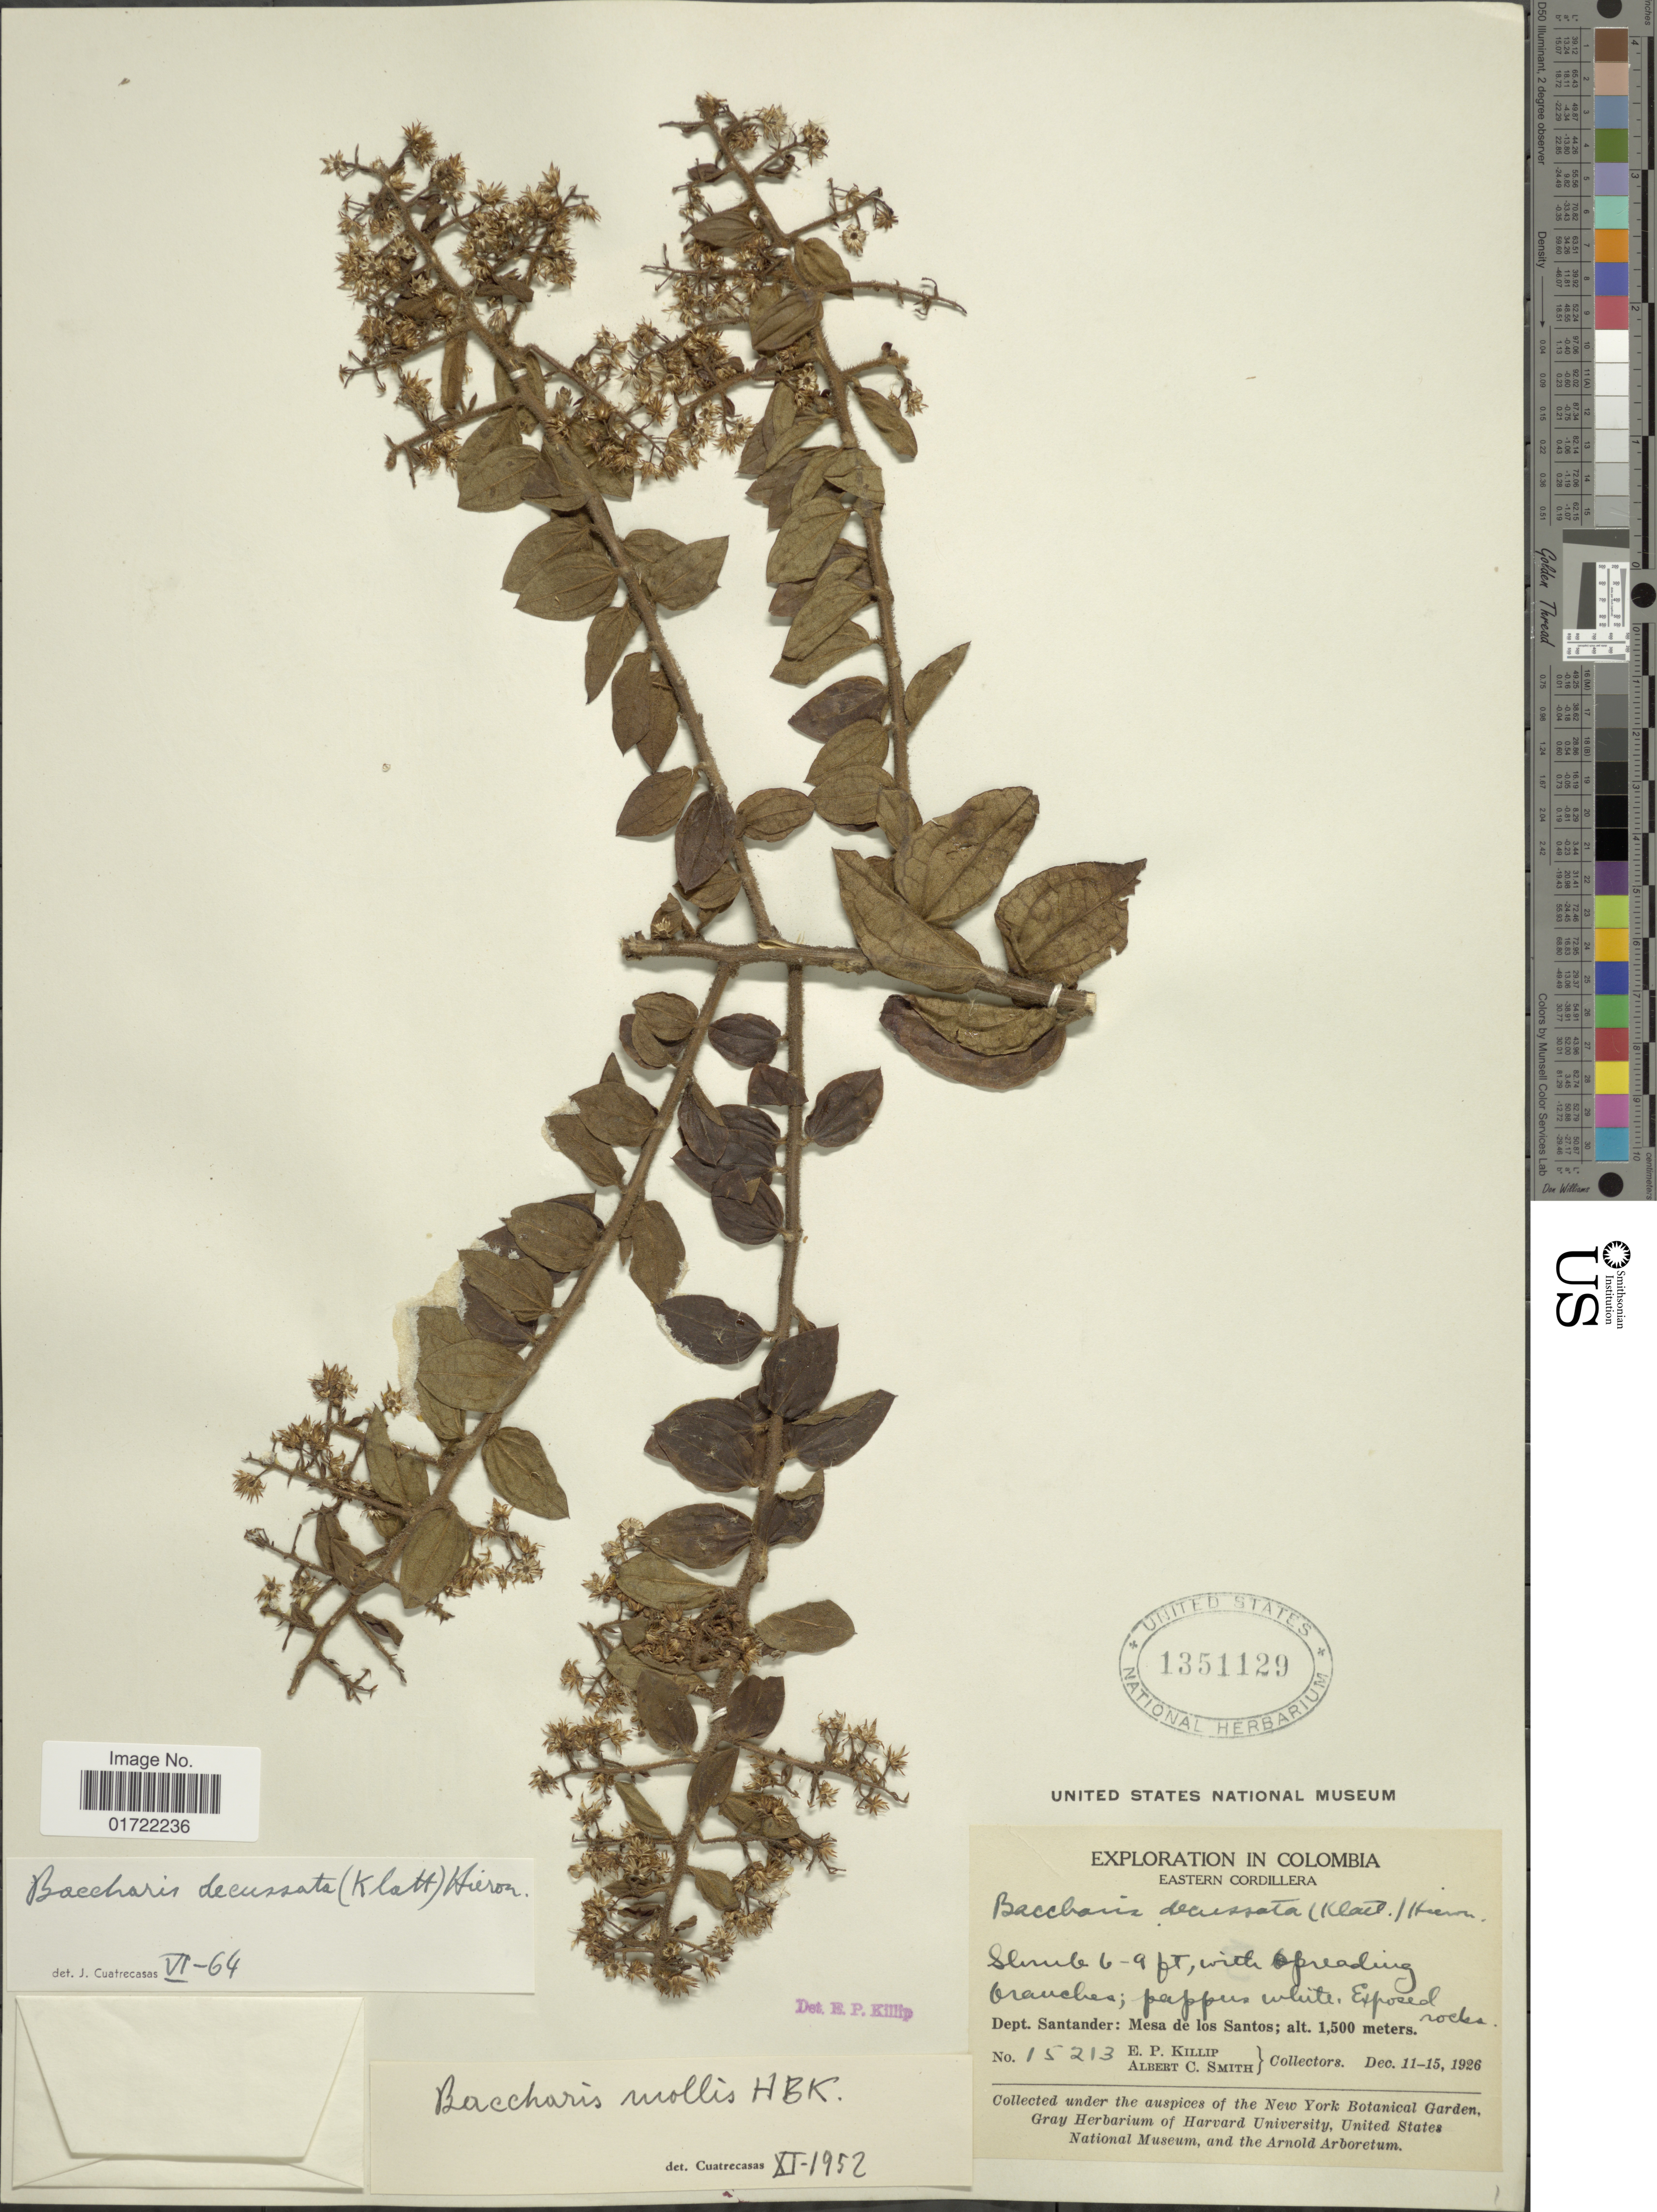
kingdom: Plantae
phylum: Tracheophyta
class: Magnoliopsida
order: Asterales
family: Asteraceae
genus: Baccharis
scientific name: Baccharis decussata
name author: (Klatt) Hieron.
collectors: E. P. Killip & A. C. Smith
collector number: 15213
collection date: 1926-12-11/1926-12-15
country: Colombia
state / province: Santander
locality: Eastern Cordillera, Mesade los Santos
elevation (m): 1500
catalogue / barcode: US 1351129